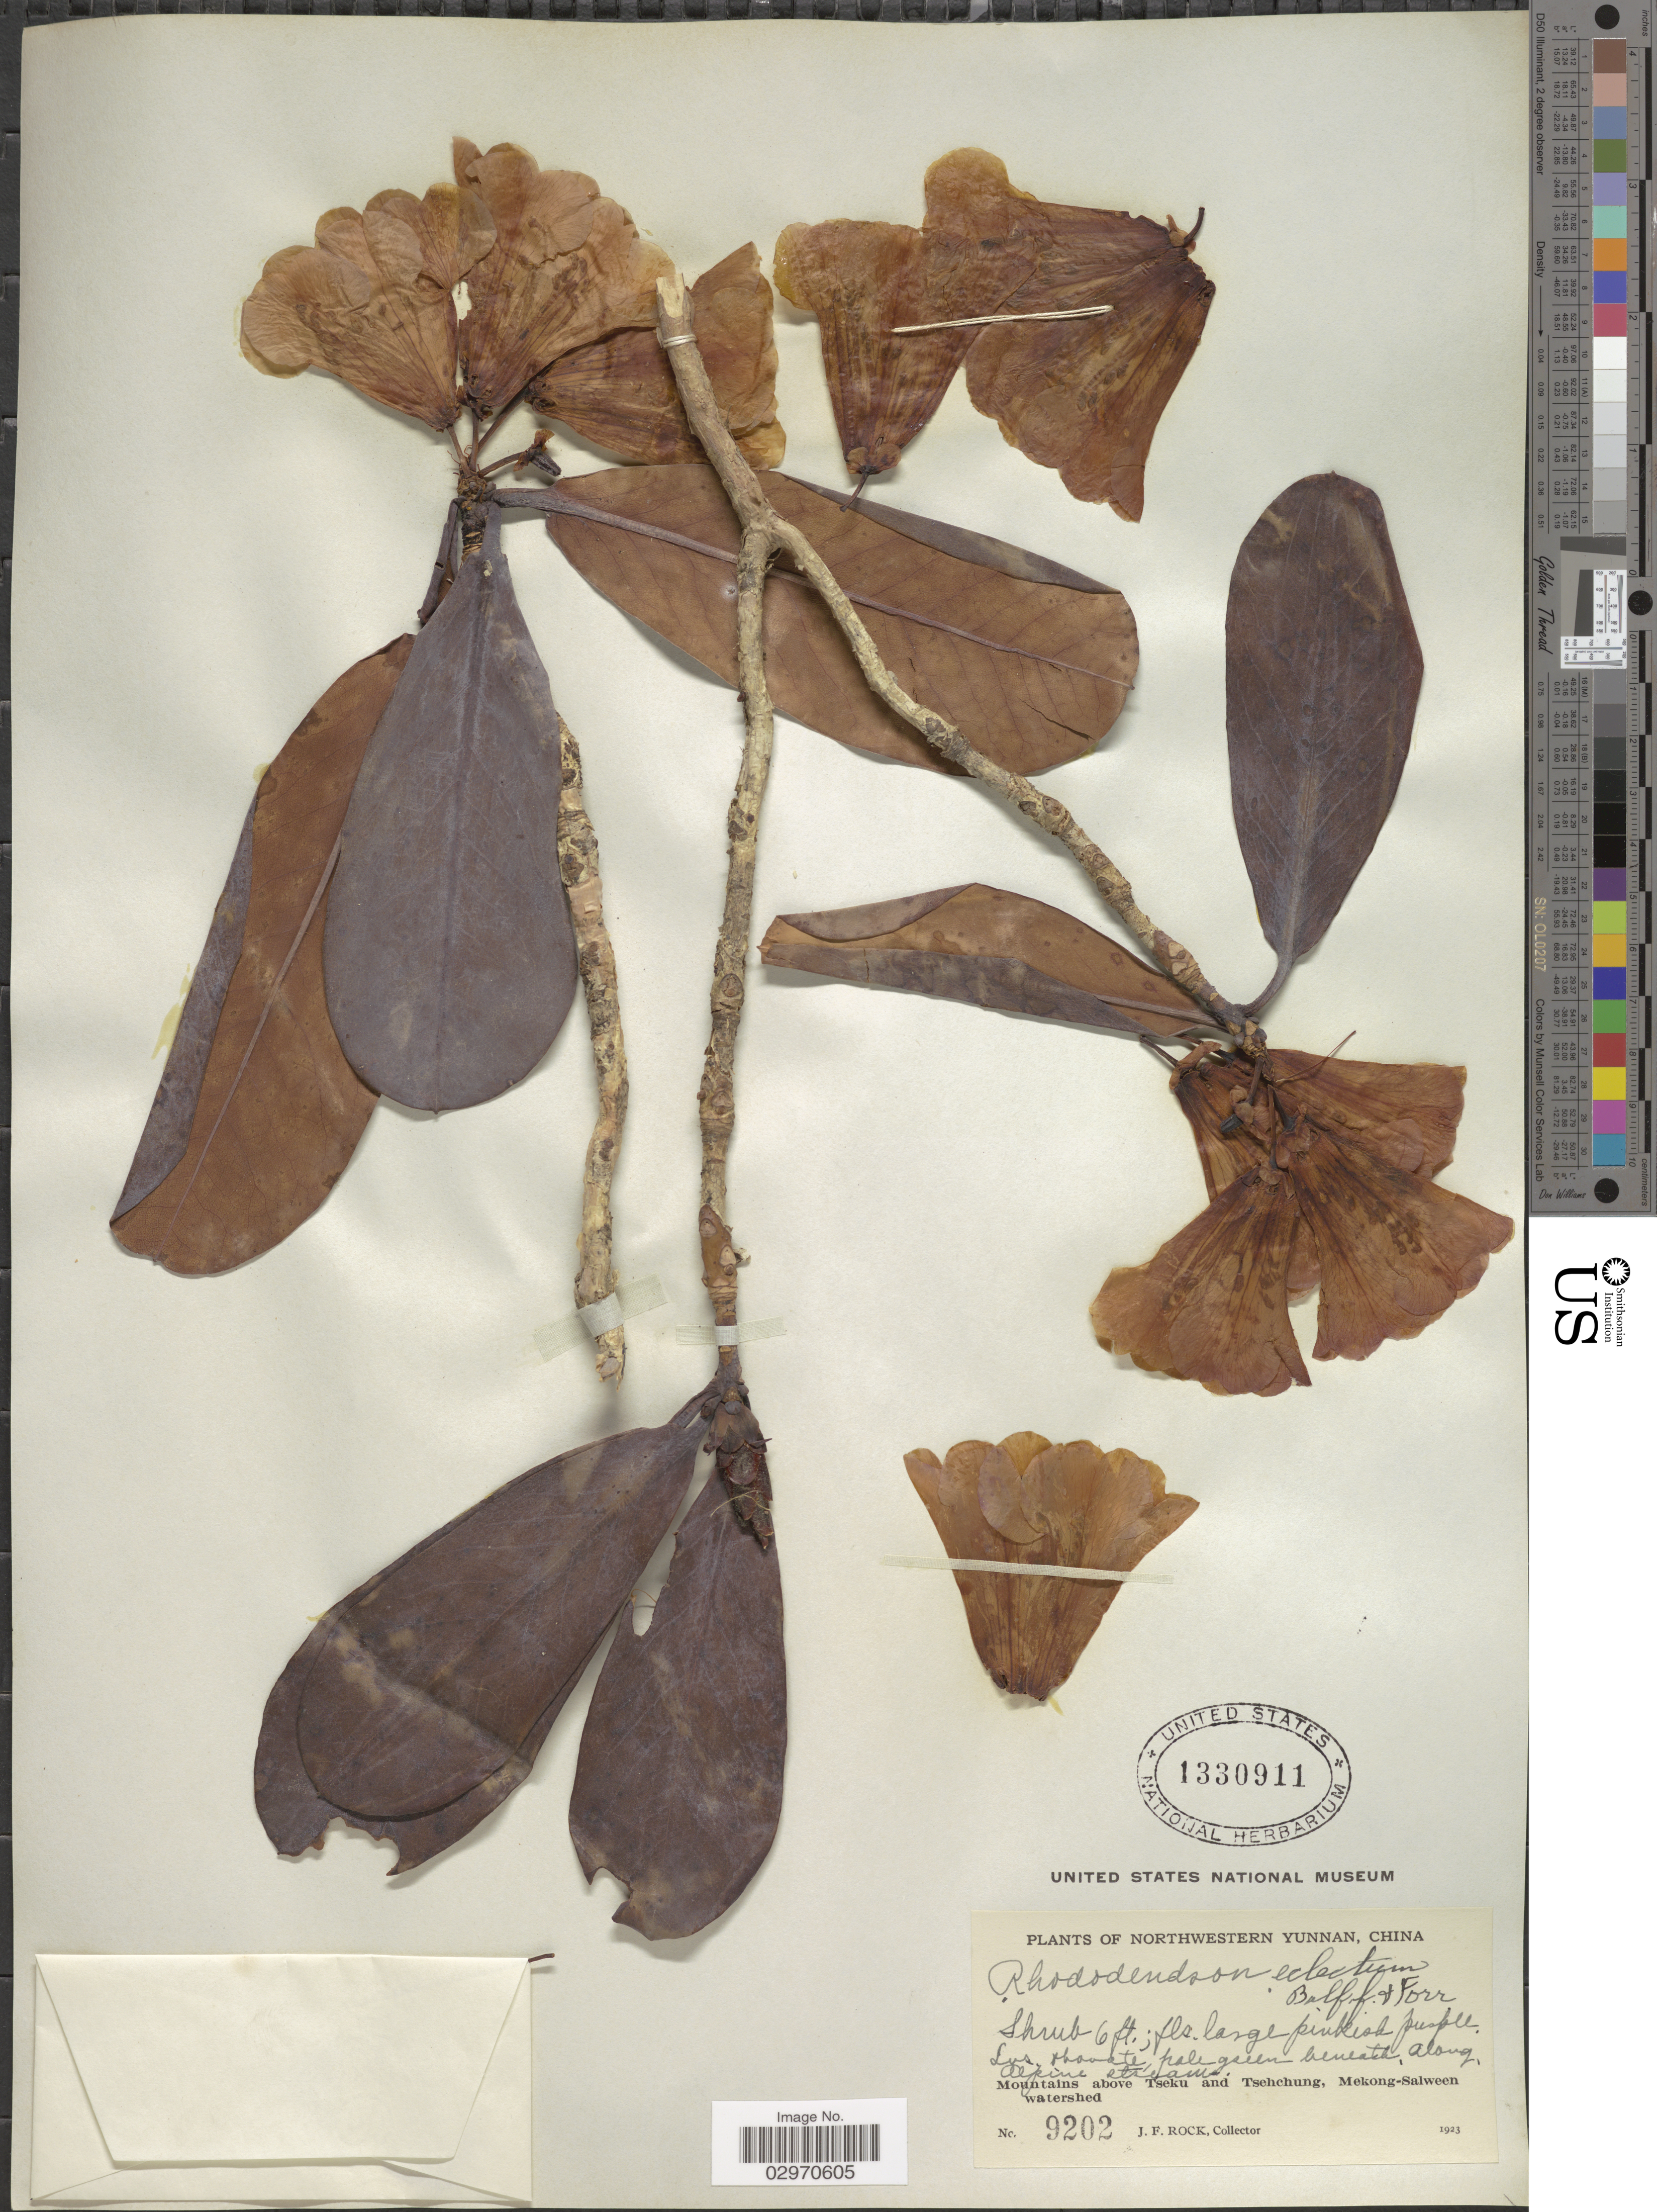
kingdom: Plantae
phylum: Tracheophyta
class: Magnoliopsida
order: Ericales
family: Ericaceae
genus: Rhododendron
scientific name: Rhododendron eclecteum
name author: Balf. f. & Forrest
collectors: J. Rock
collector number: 9202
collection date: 1923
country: China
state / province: Yunnan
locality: Northwestern Yunnan. Along Alpine streams. Mountains above Tseku and Tsehchung, Mekong-Salween watershed.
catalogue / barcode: US 1330911